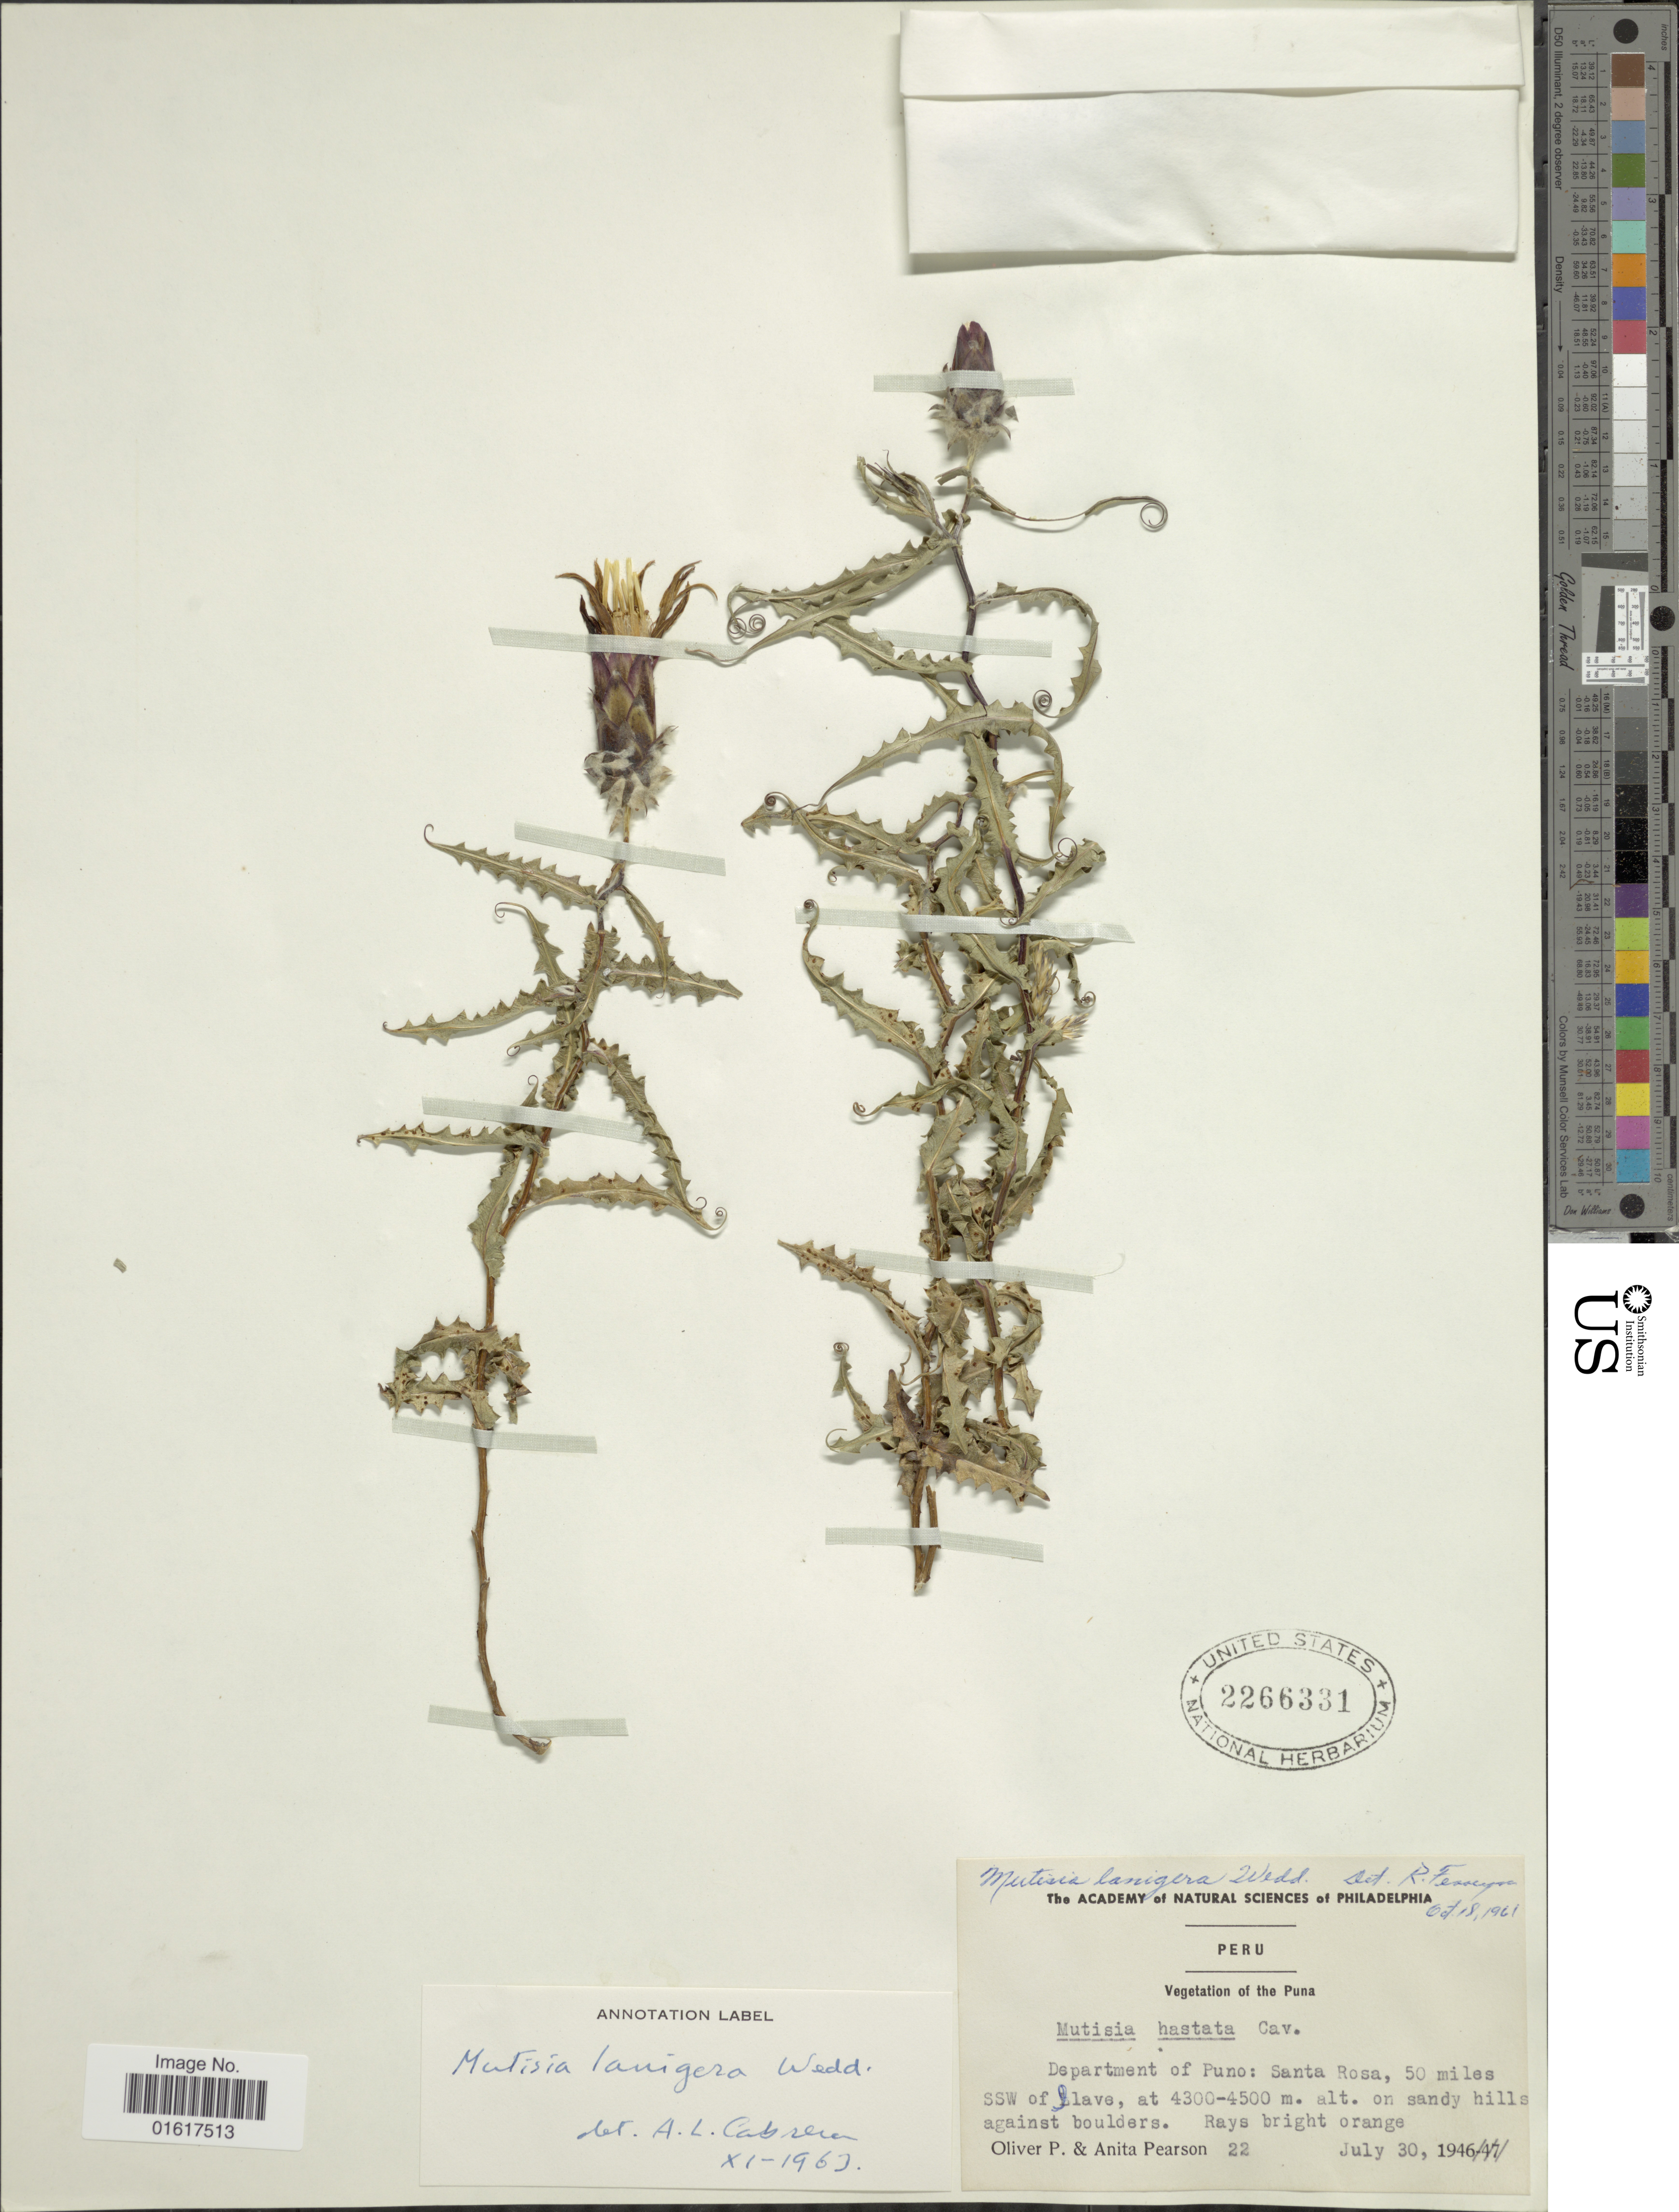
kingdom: Plantae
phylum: Tracheophyta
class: Magnoliopsida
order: Asterales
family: Asteraceae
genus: Mutisia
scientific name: Mutisia lanigera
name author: Wedd.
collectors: O. P. Pearson & A. Pearson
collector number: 22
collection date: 1946-07-30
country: Peru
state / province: Puno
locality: Santa Rosa, 50 miles S.S.W of Ilave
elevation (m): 4300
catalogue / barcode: US 2266331